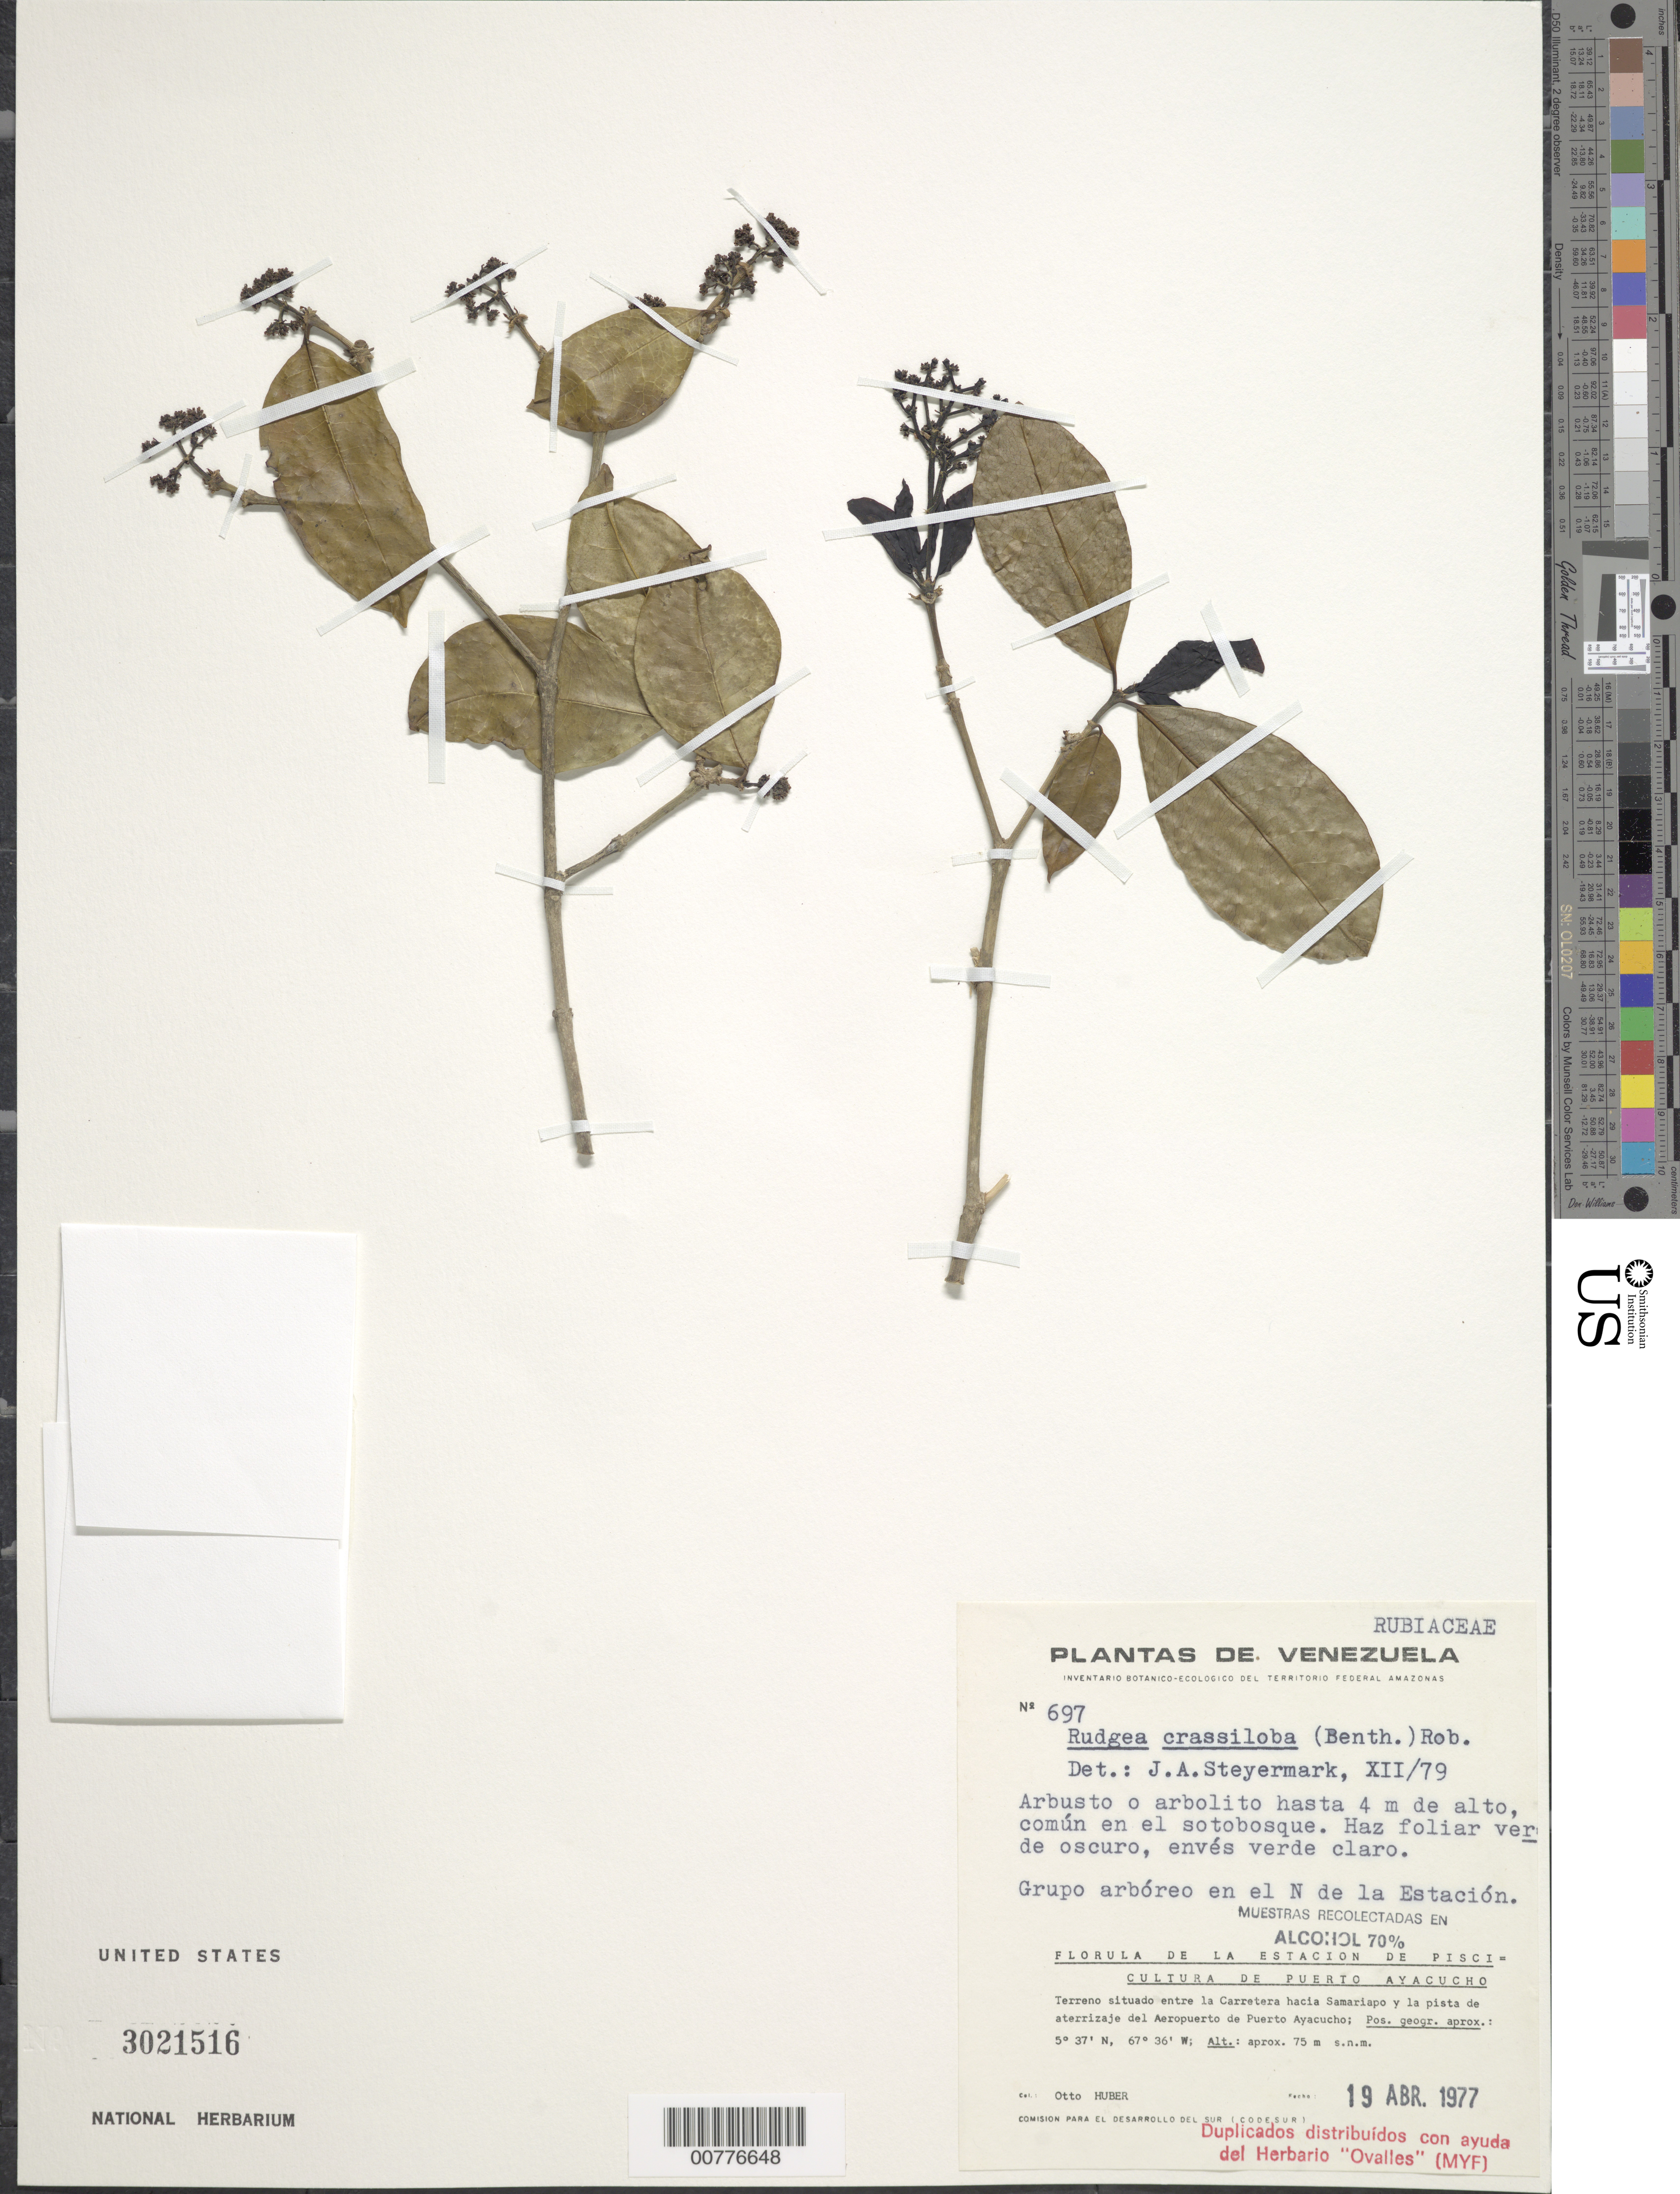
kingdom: Plantae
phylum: Tracheophyta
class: Magnoliopsida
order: Gentianales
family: Rubiaceae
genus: Rudgea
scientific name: Rudgea crassiloba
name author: (Benth.) B.L. Rob.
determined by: Steyermark, Julian A., (VEN)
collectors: O. Huber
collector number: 697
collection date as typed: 19-Apr-77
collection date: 1977-04-19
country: Venezuela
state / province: Amazonas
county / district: Atures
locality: Puerto Ayacucho, carretera hacia Samariapo y la pista de aterrizaje del Aeropuerto de Puerto Ayacucho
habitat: Sotobosque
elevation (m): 75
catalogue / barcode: US 3021516